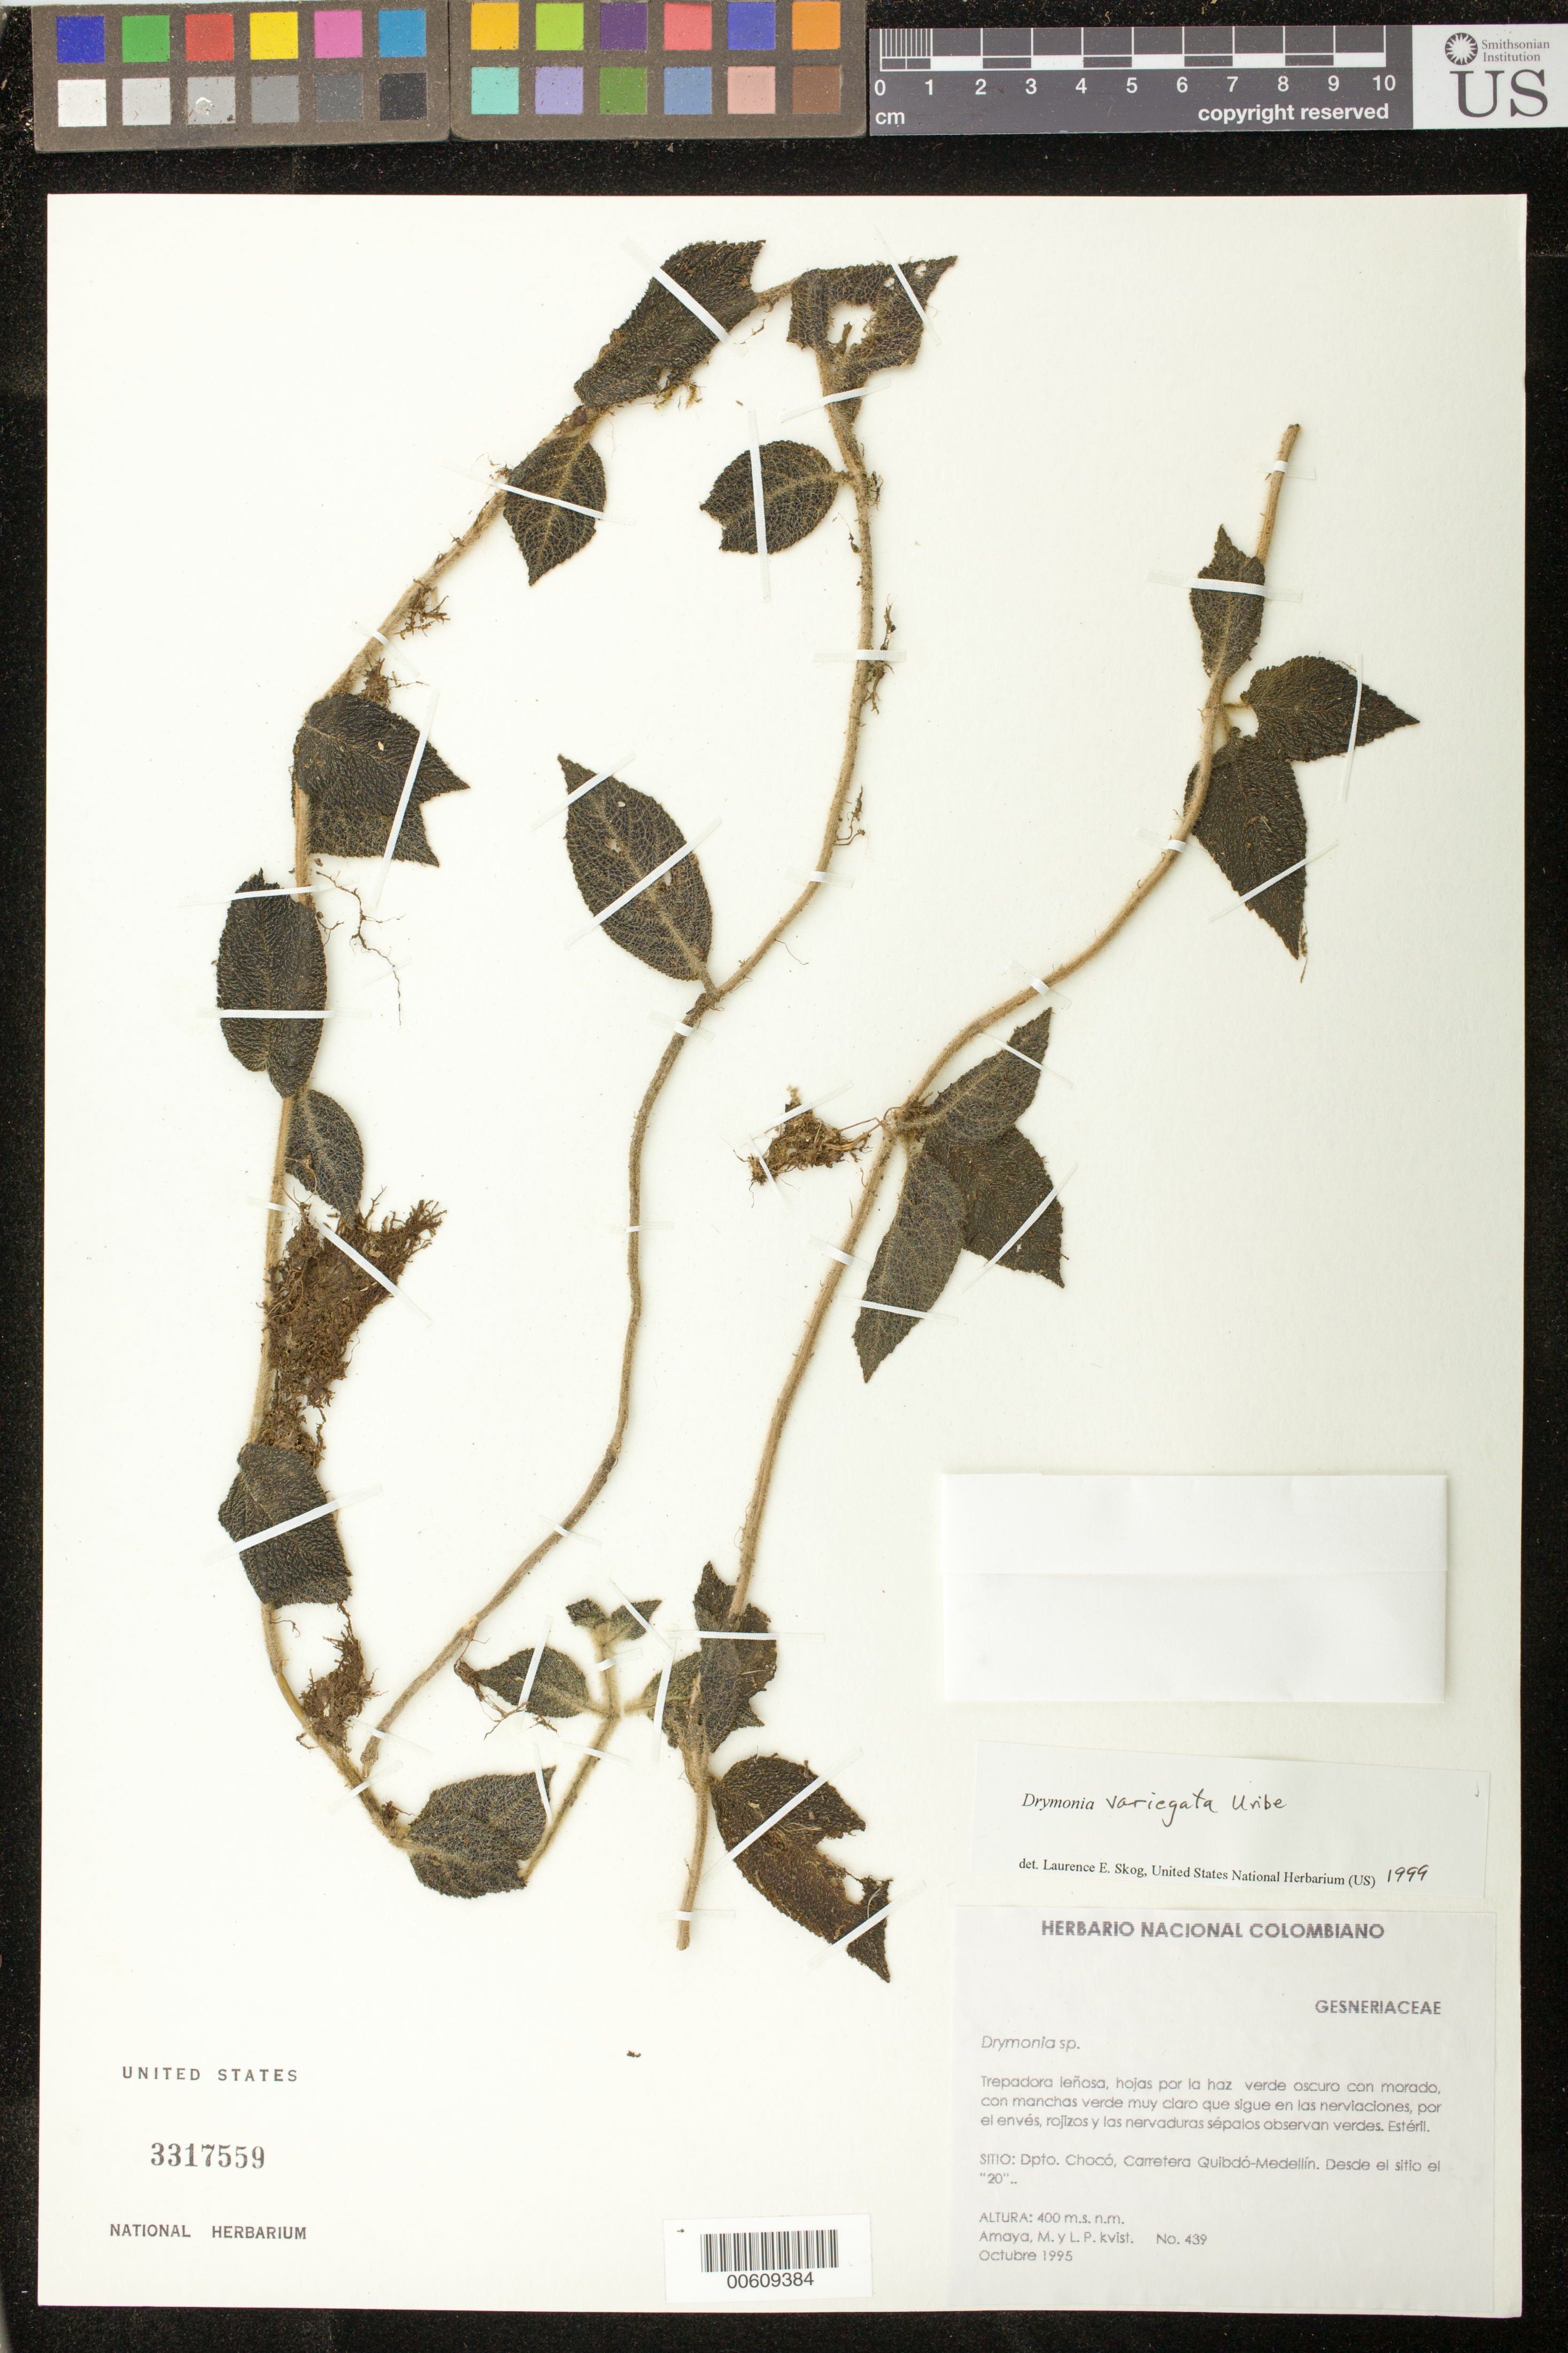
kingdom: Plantae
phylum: Tracheophyta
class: Magnoliopsida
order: Lamiales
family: Gesneriaceae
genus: Drymonia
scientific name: Drymonia variegata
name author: L. Uribe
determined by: Skog, Laurence E.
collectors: M. Amaya & L. P. Kvist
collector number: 439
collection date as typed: Oct 1995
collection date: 1995-10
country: Colombia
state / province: Chocó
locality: Carretera Quibdó-Medellín, desde el sitio el "20"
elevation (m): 400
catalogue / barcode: US 3317559